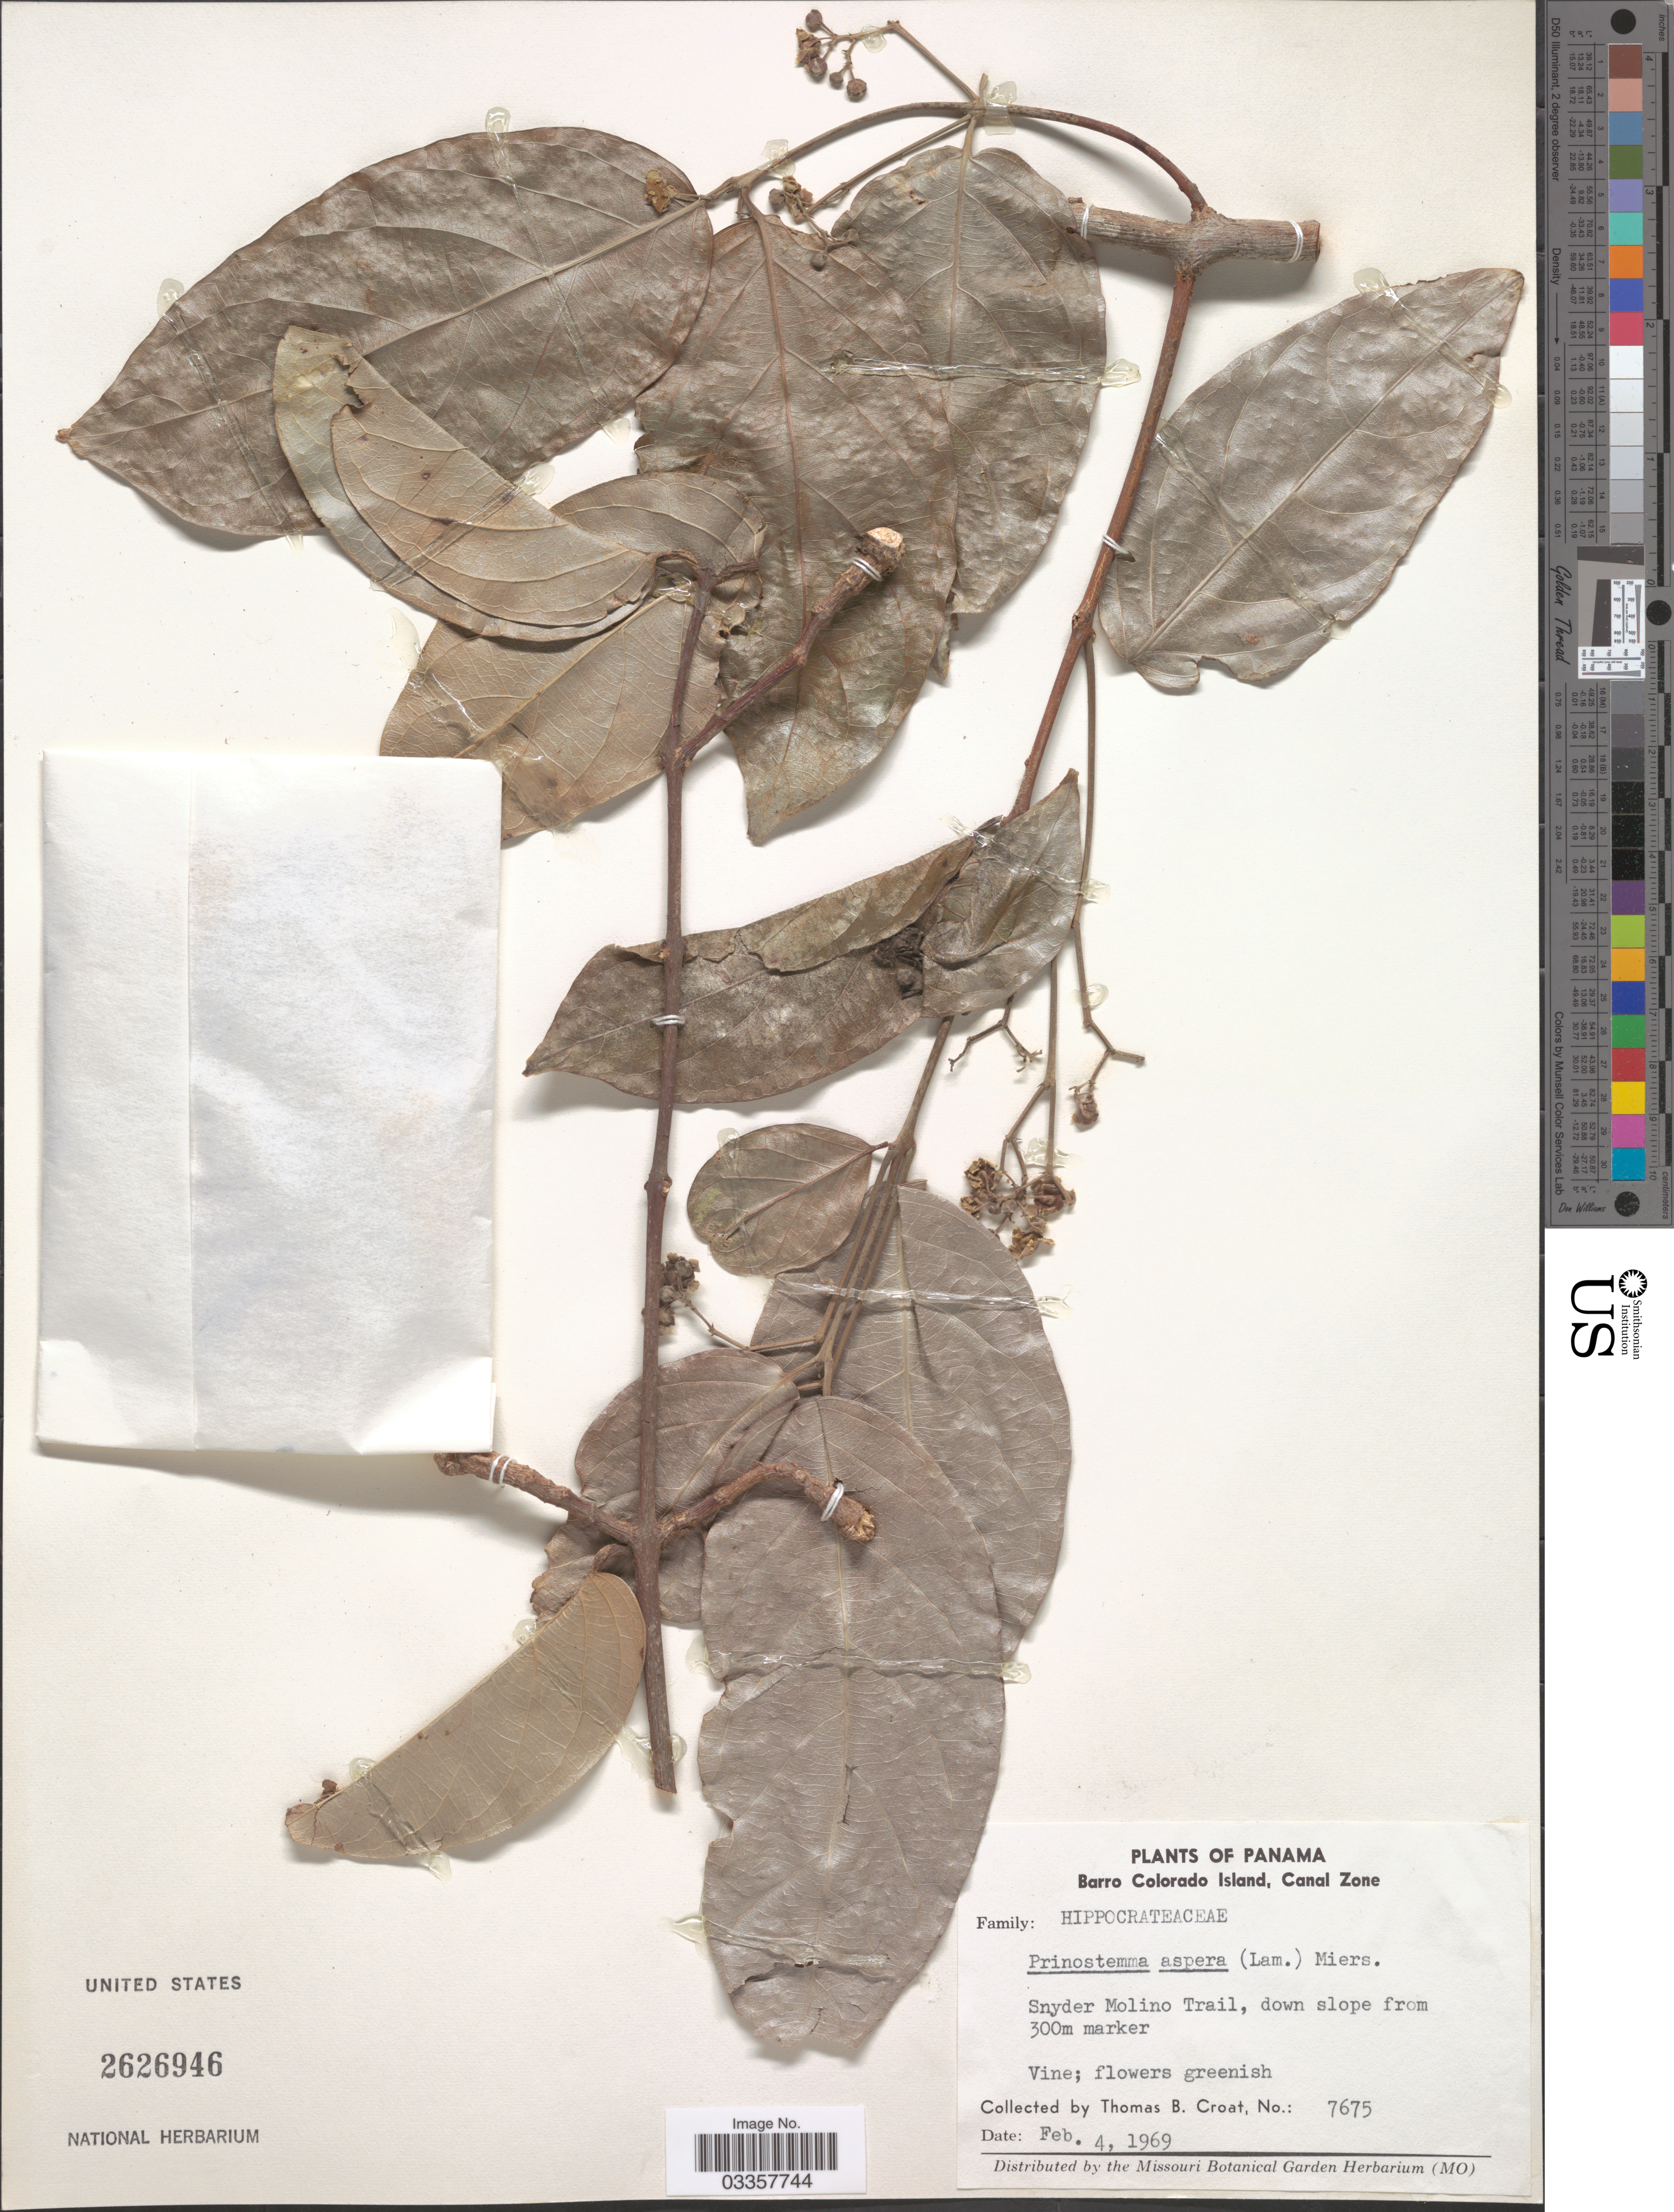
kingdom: Plantae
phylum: Tracheophyta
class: Magnoliopsida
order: Celastrales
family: Celastraceae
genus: Prionostemma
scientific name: Prionostemma aspera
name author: (Lam.) Miers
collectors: T. B. Croat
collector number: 7675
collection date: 1969-02-04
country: Panama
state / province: Panamá Oeste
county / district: Canal Zone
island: Barro Colorado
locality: Barro Colorado Island, Canal Zone. Snyder Molino Trail, down slope from 300m marker.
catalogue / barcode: US 2626946